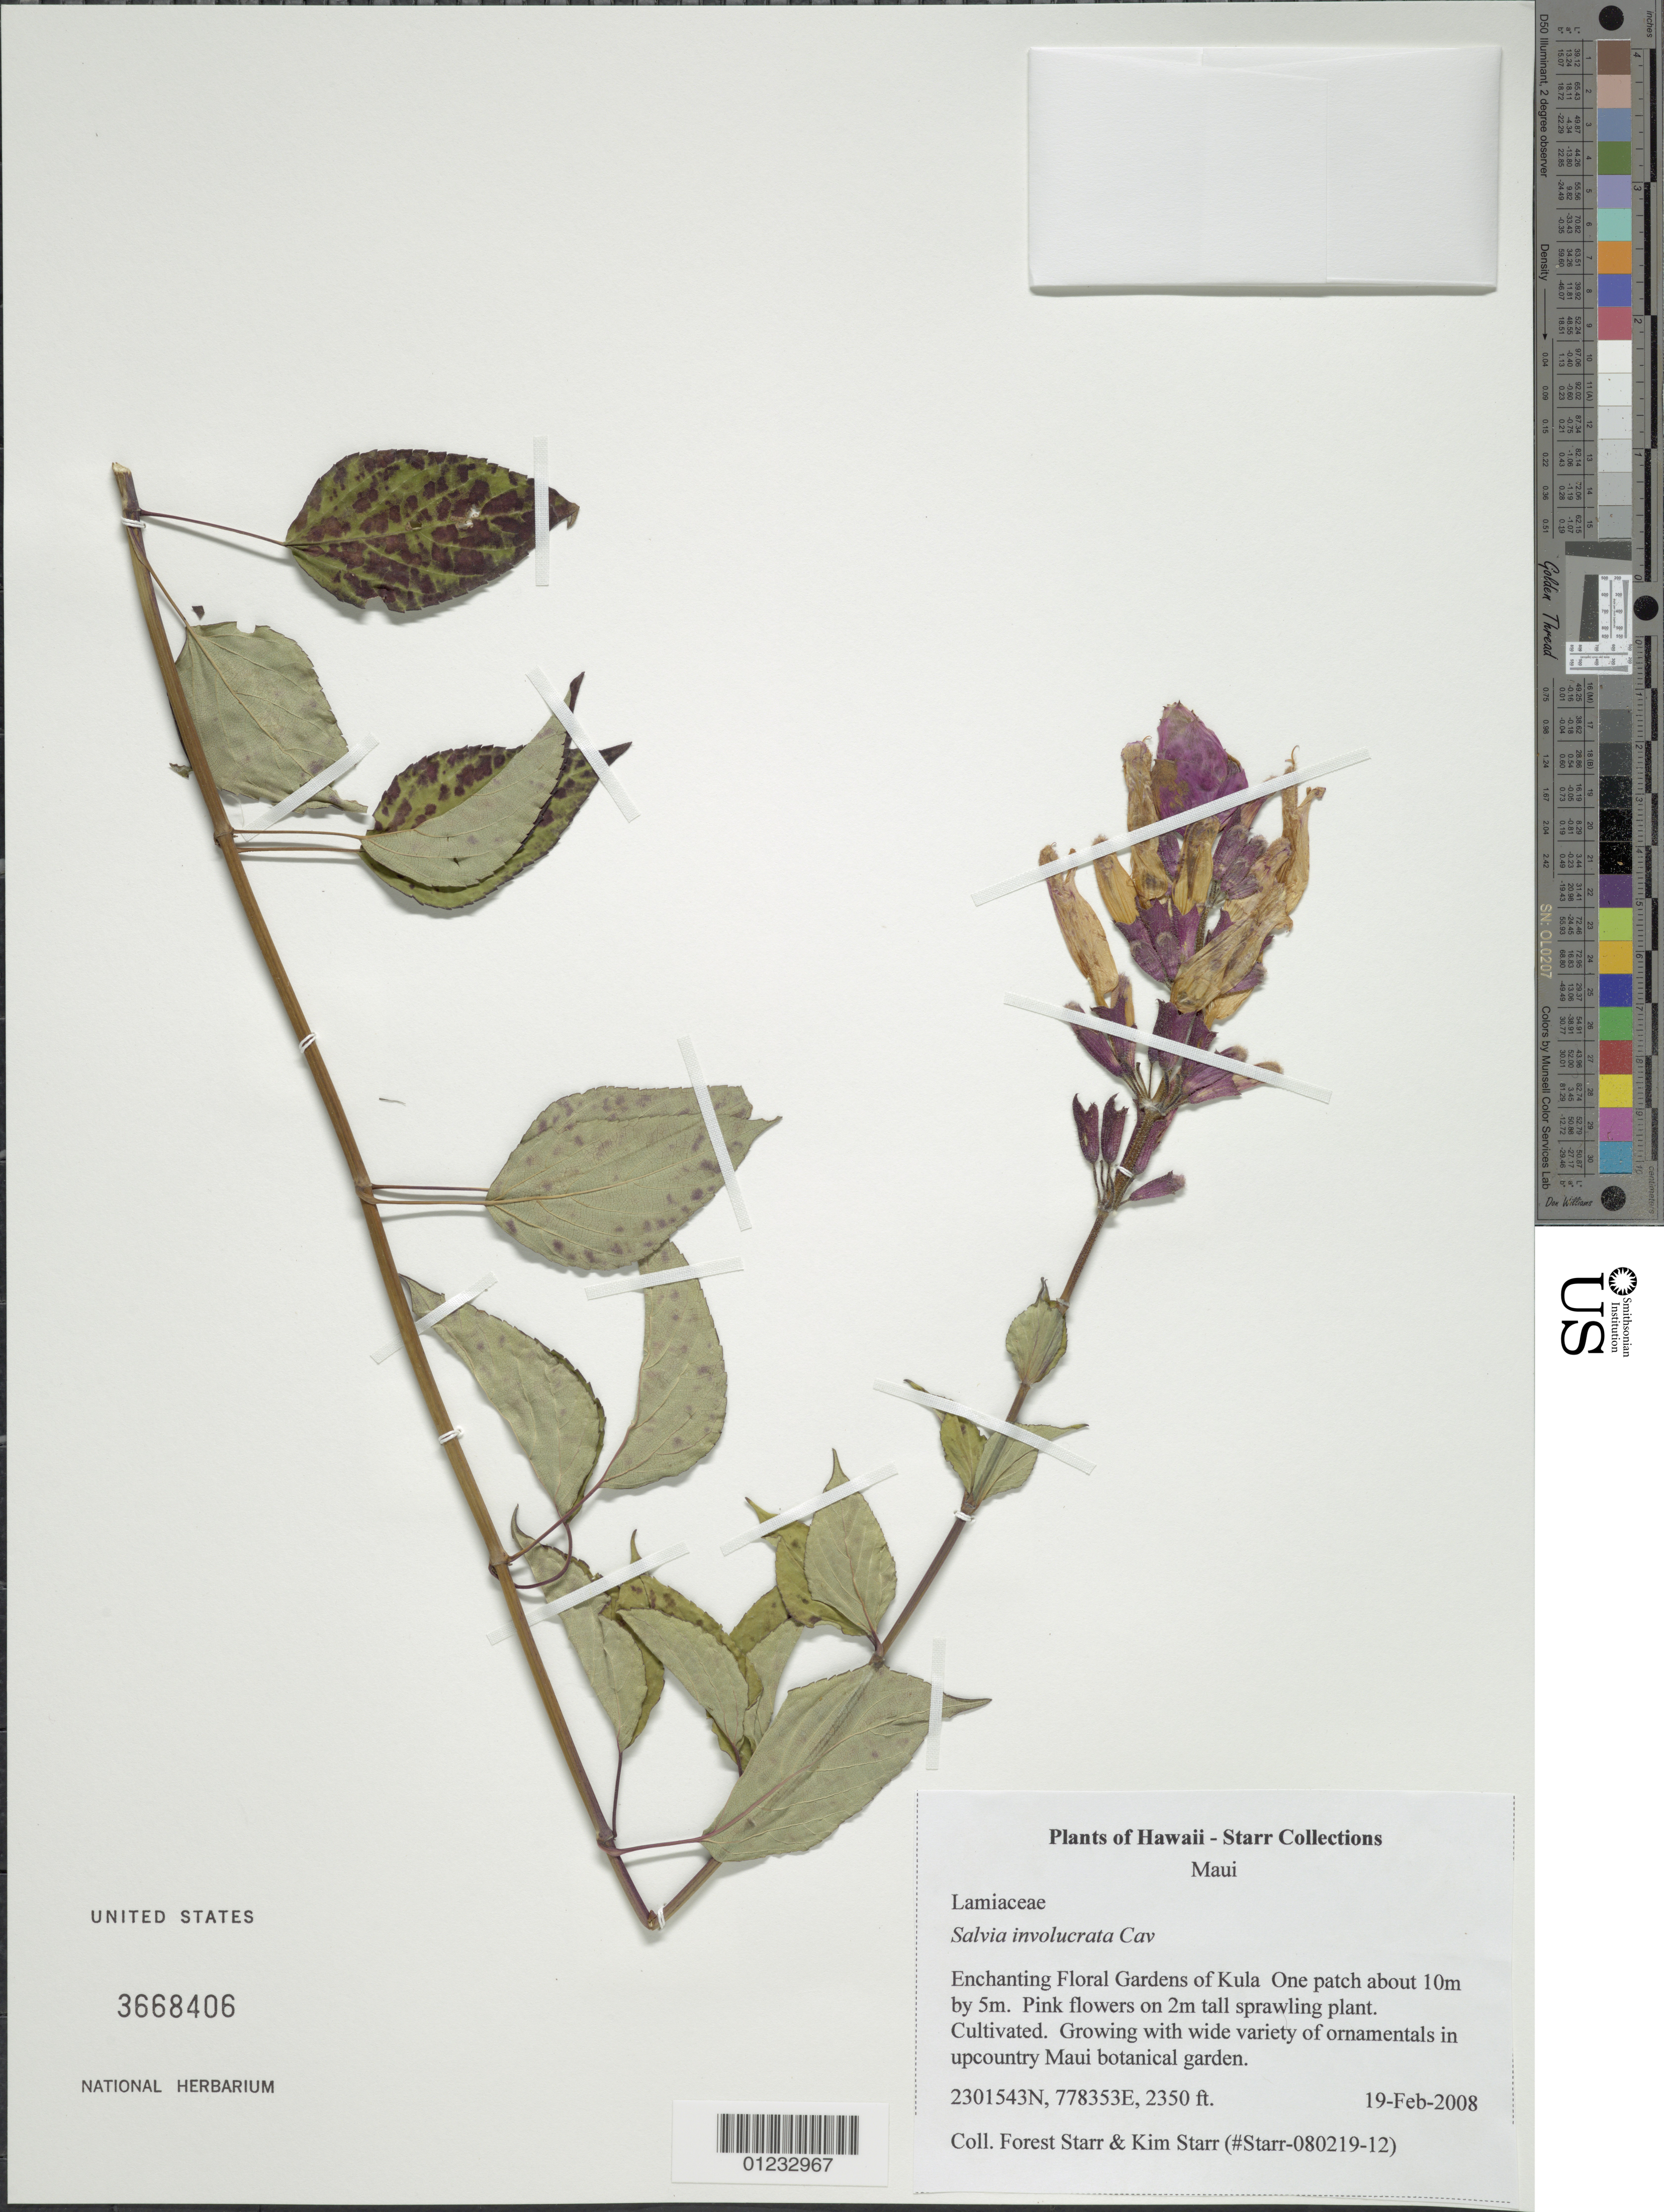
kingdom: Plantae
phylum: Tracheophyta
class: Magnoliopsida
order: Lamiales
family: Lamiaceae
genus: Salvia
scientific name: Salvia involucrata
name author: Cav.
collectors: F. Starr & K. Starr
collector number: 080219-12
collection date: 2008-02-19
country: United States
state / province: Hawaii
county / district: Maui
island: Maui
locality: Enchanting Floral Gardens of Kula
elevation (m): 716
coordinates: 2301533 N, 778353 E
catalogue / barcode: US 3668406